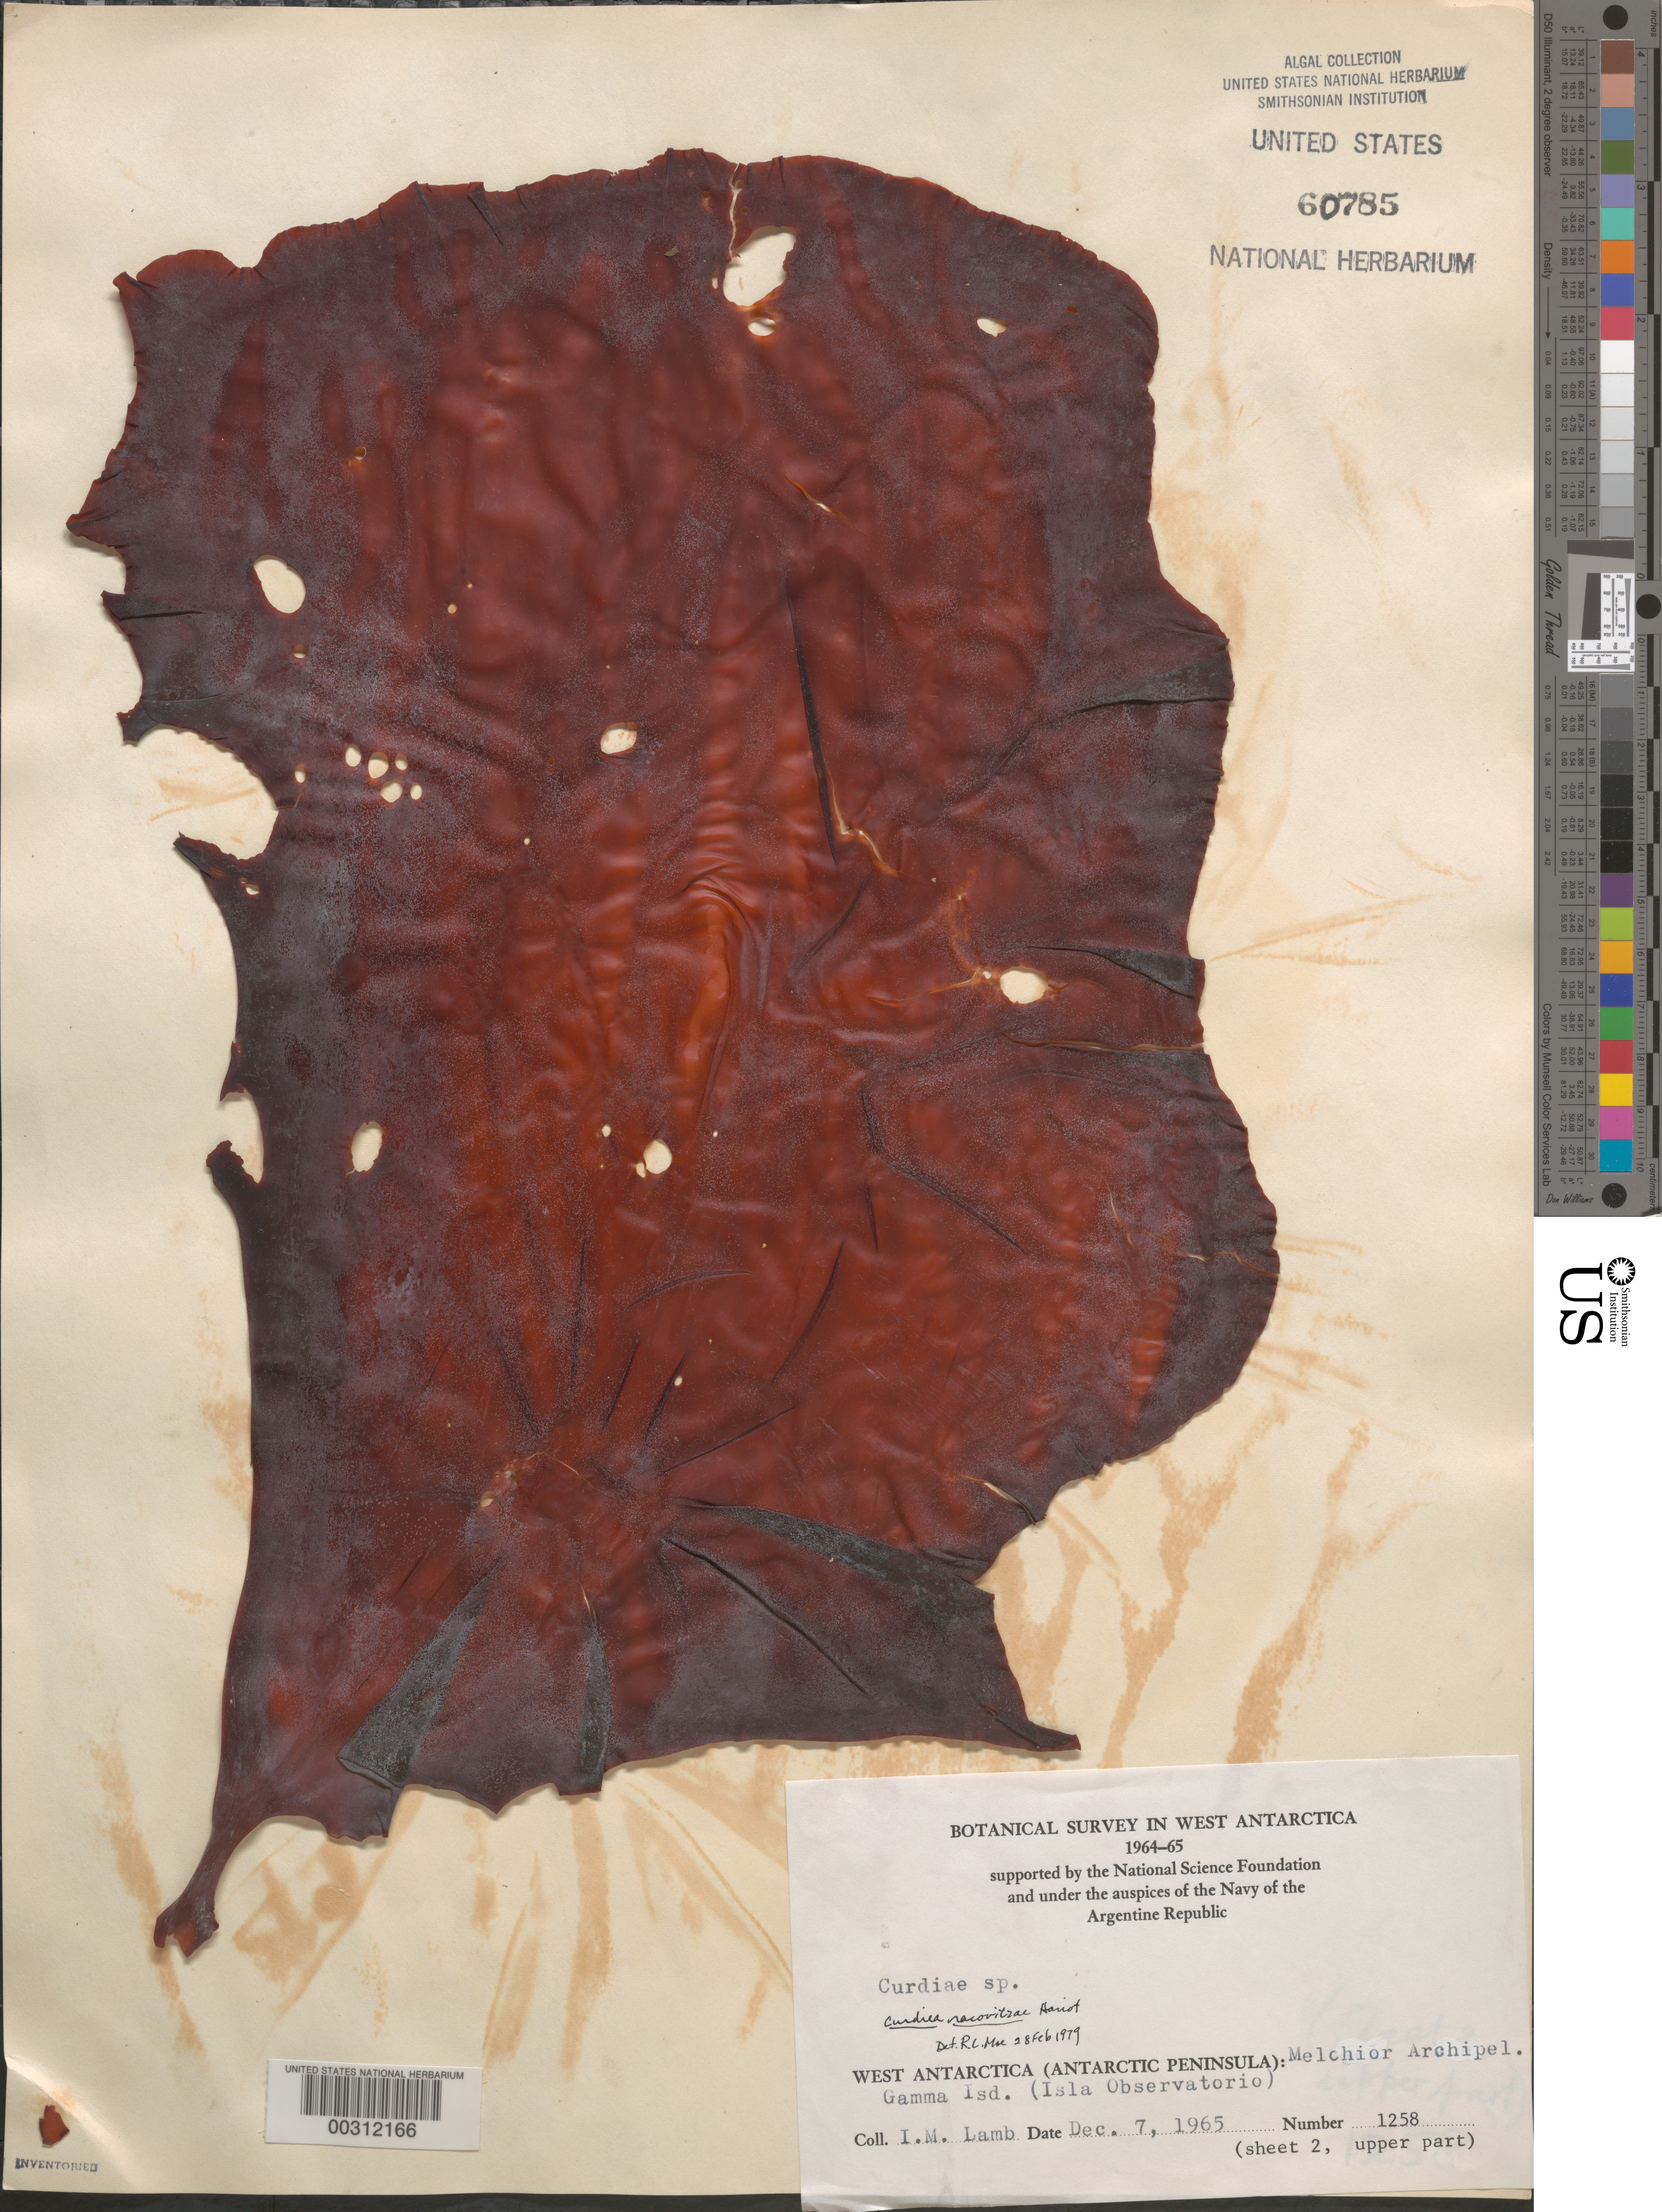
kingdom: Plantae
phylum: Rhodophyta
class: Florideophyceae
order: Gracilariales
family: Gracilariaceae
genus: Curdiea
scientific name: Curdiea racovitzae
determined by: Moe, R. L.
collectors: I. M. Lamb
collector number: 1258-2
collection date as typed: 07 Dec 1965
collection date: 1965-12-07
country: Antarctica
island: Gamma Island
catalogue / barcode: US 60785